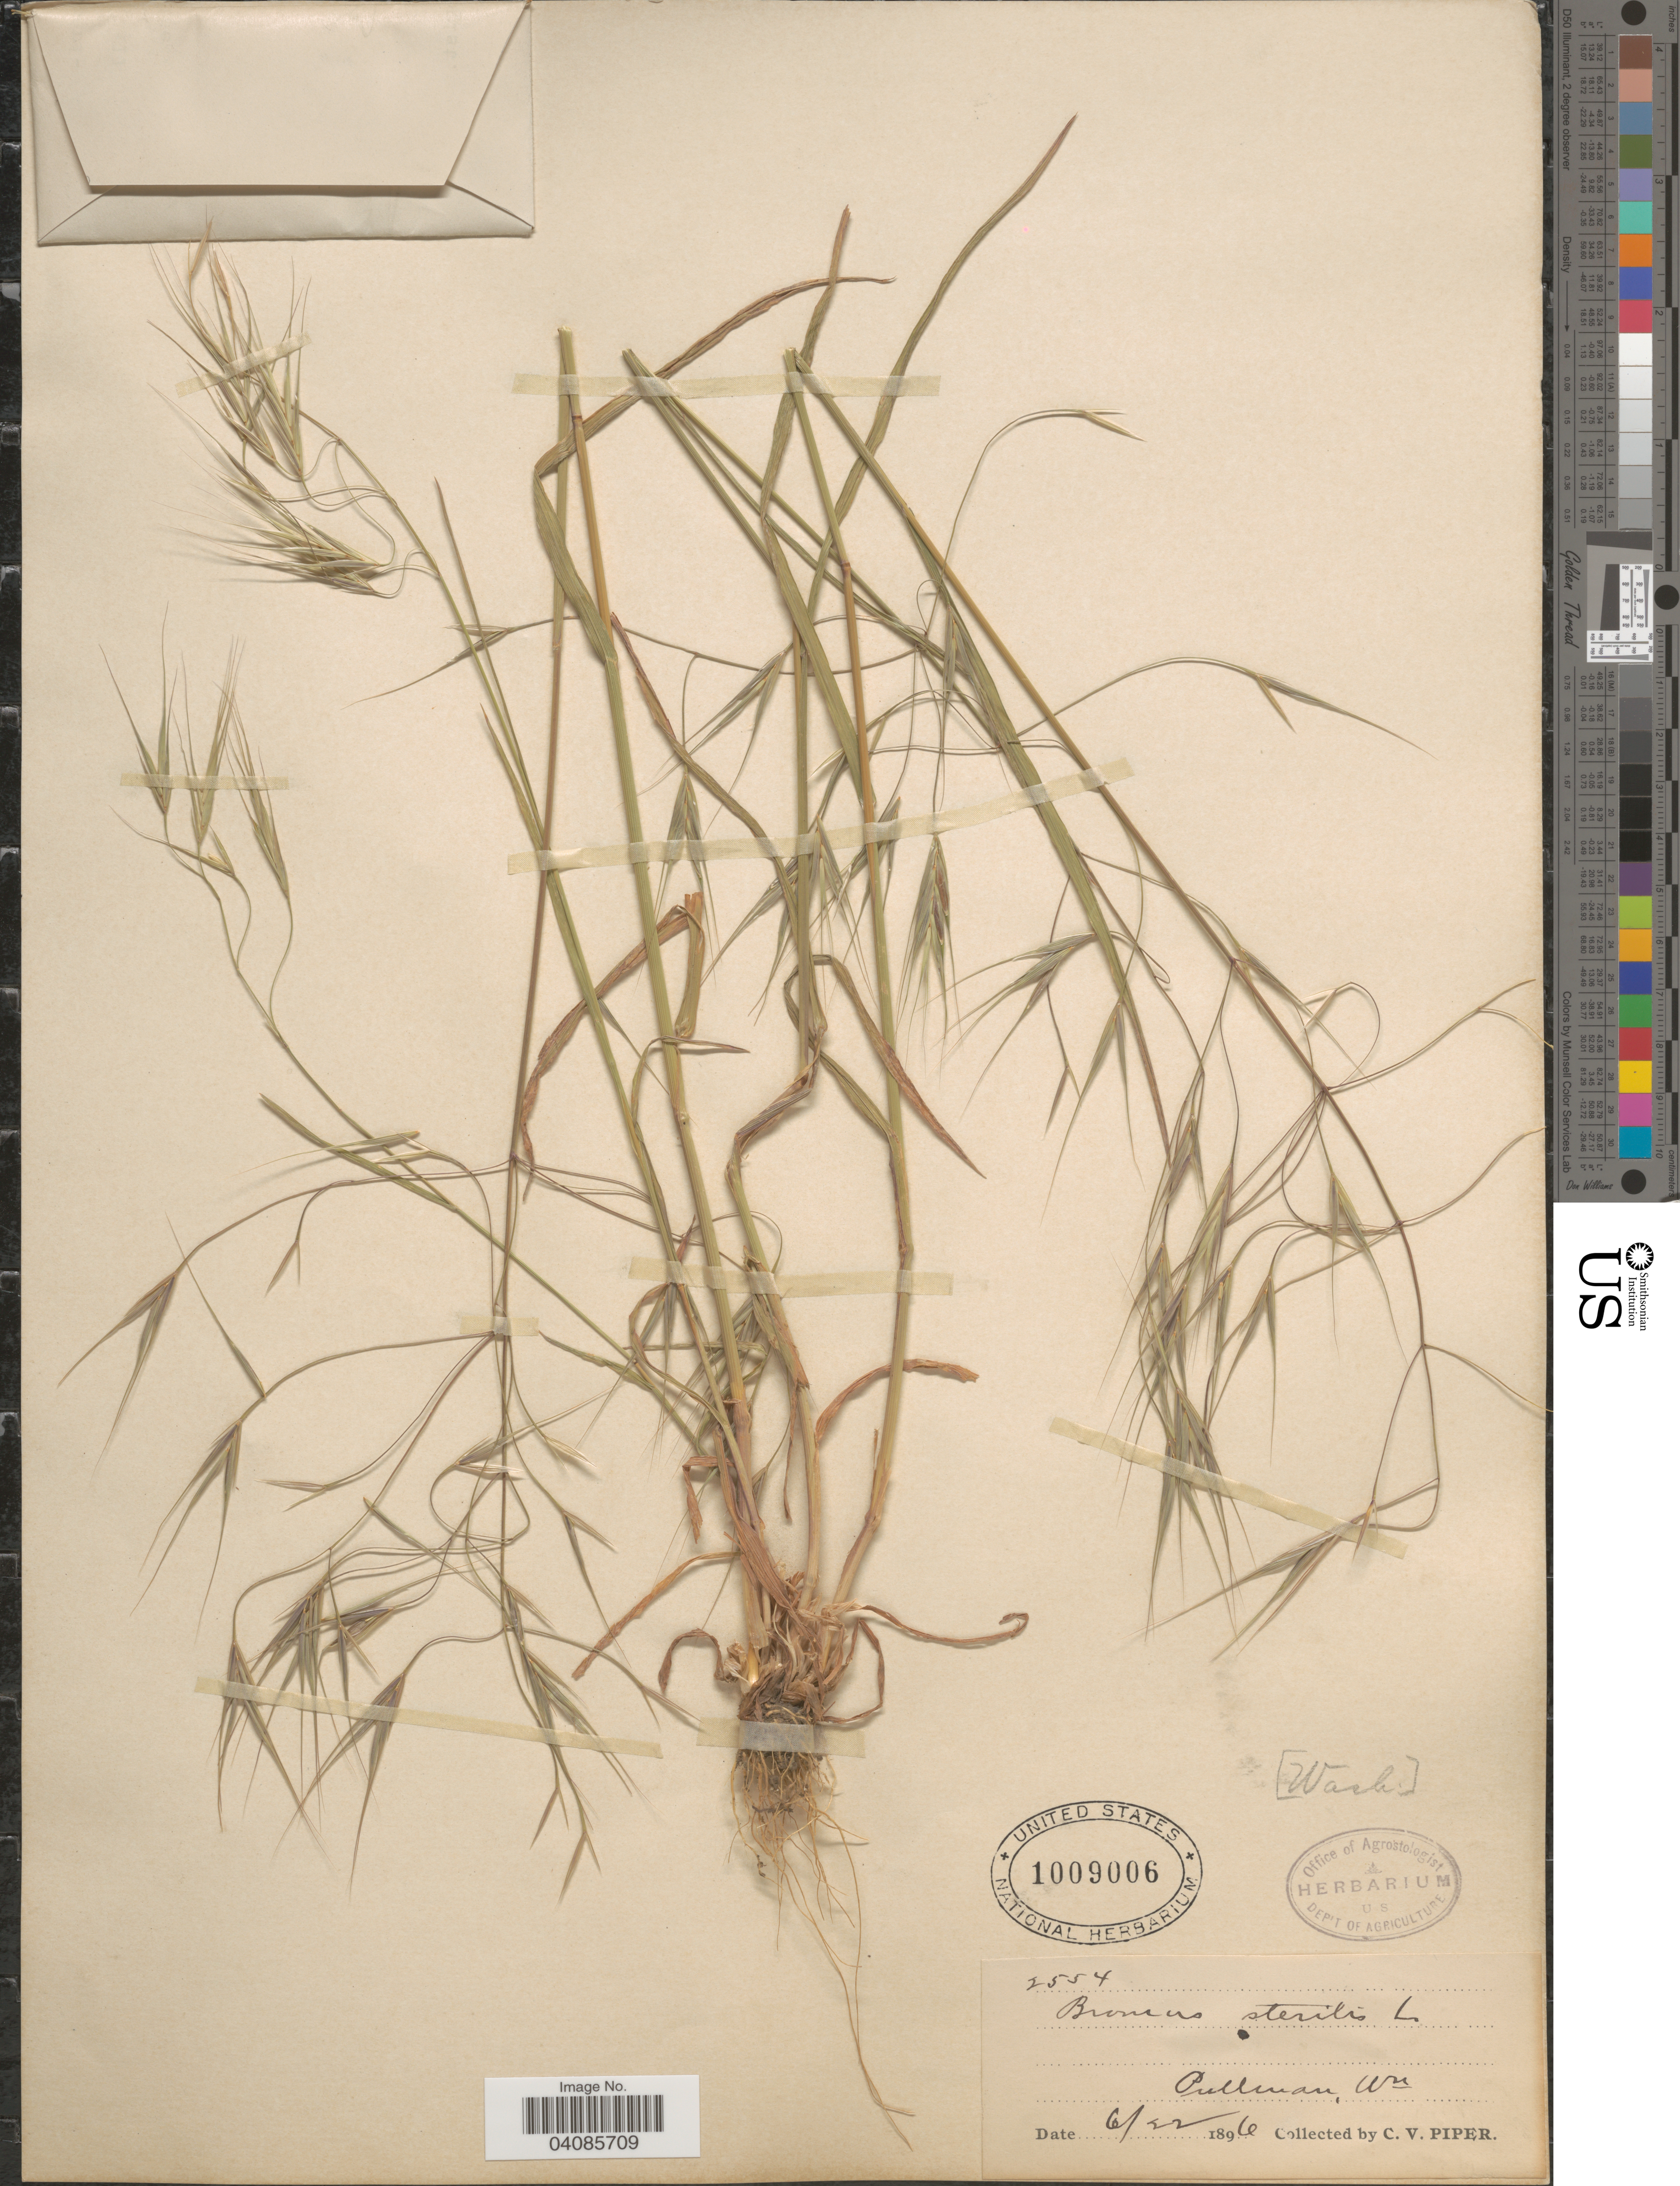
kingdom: Plantae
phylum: Tracheophyta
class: Liliopsida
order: Poales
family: Poaceae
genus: Bromus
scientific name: Bromus sterilis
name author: L.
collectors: C. V. Piper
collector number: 2554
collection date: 1896-06-22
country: United States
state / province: Washington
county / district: Whitman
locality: Pullman.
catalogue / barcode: US 1009006